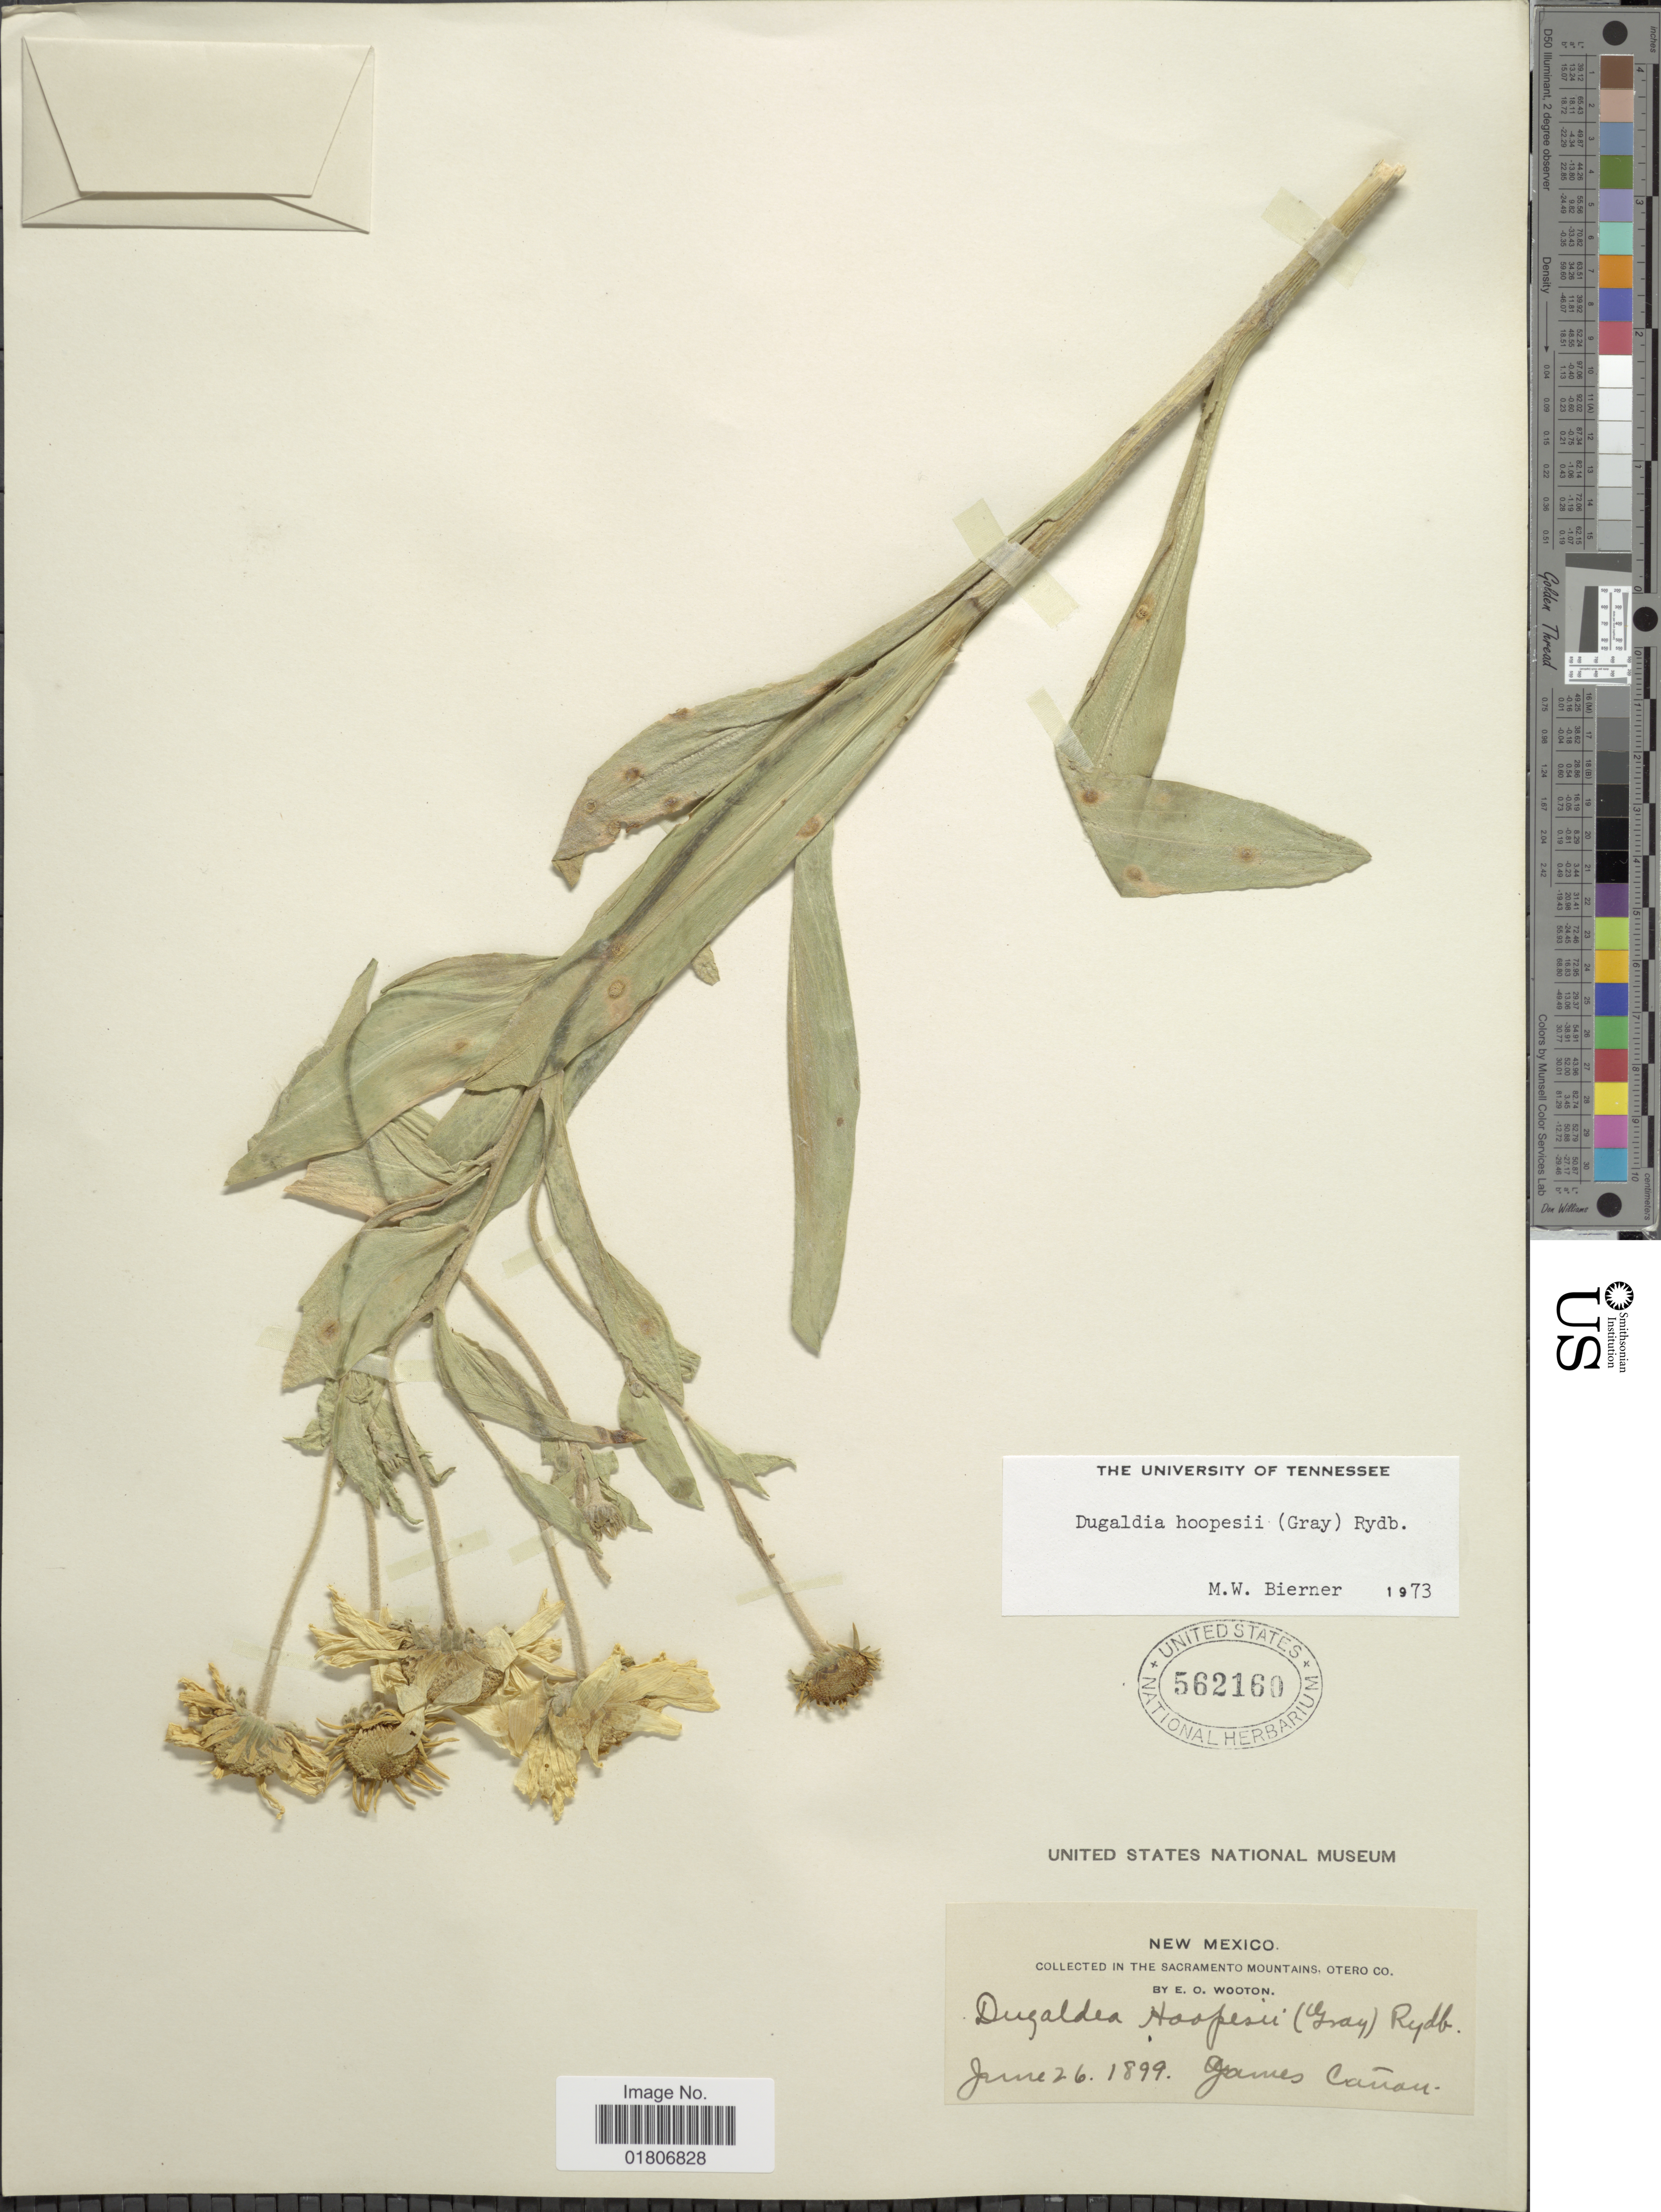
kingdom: Plantae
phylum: Tracheophyta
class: Magnoliopsida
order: Asterales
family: Asteraceae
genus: Dugaldia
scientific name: Dugaldia hoopesii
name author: (A. Gray) Rydb.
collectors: E. O. Wooton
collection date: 1899-06-26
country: United States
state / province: New Mexico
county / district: Otero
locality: Sacramento Mountains, James Canyon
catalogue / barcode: US 562160